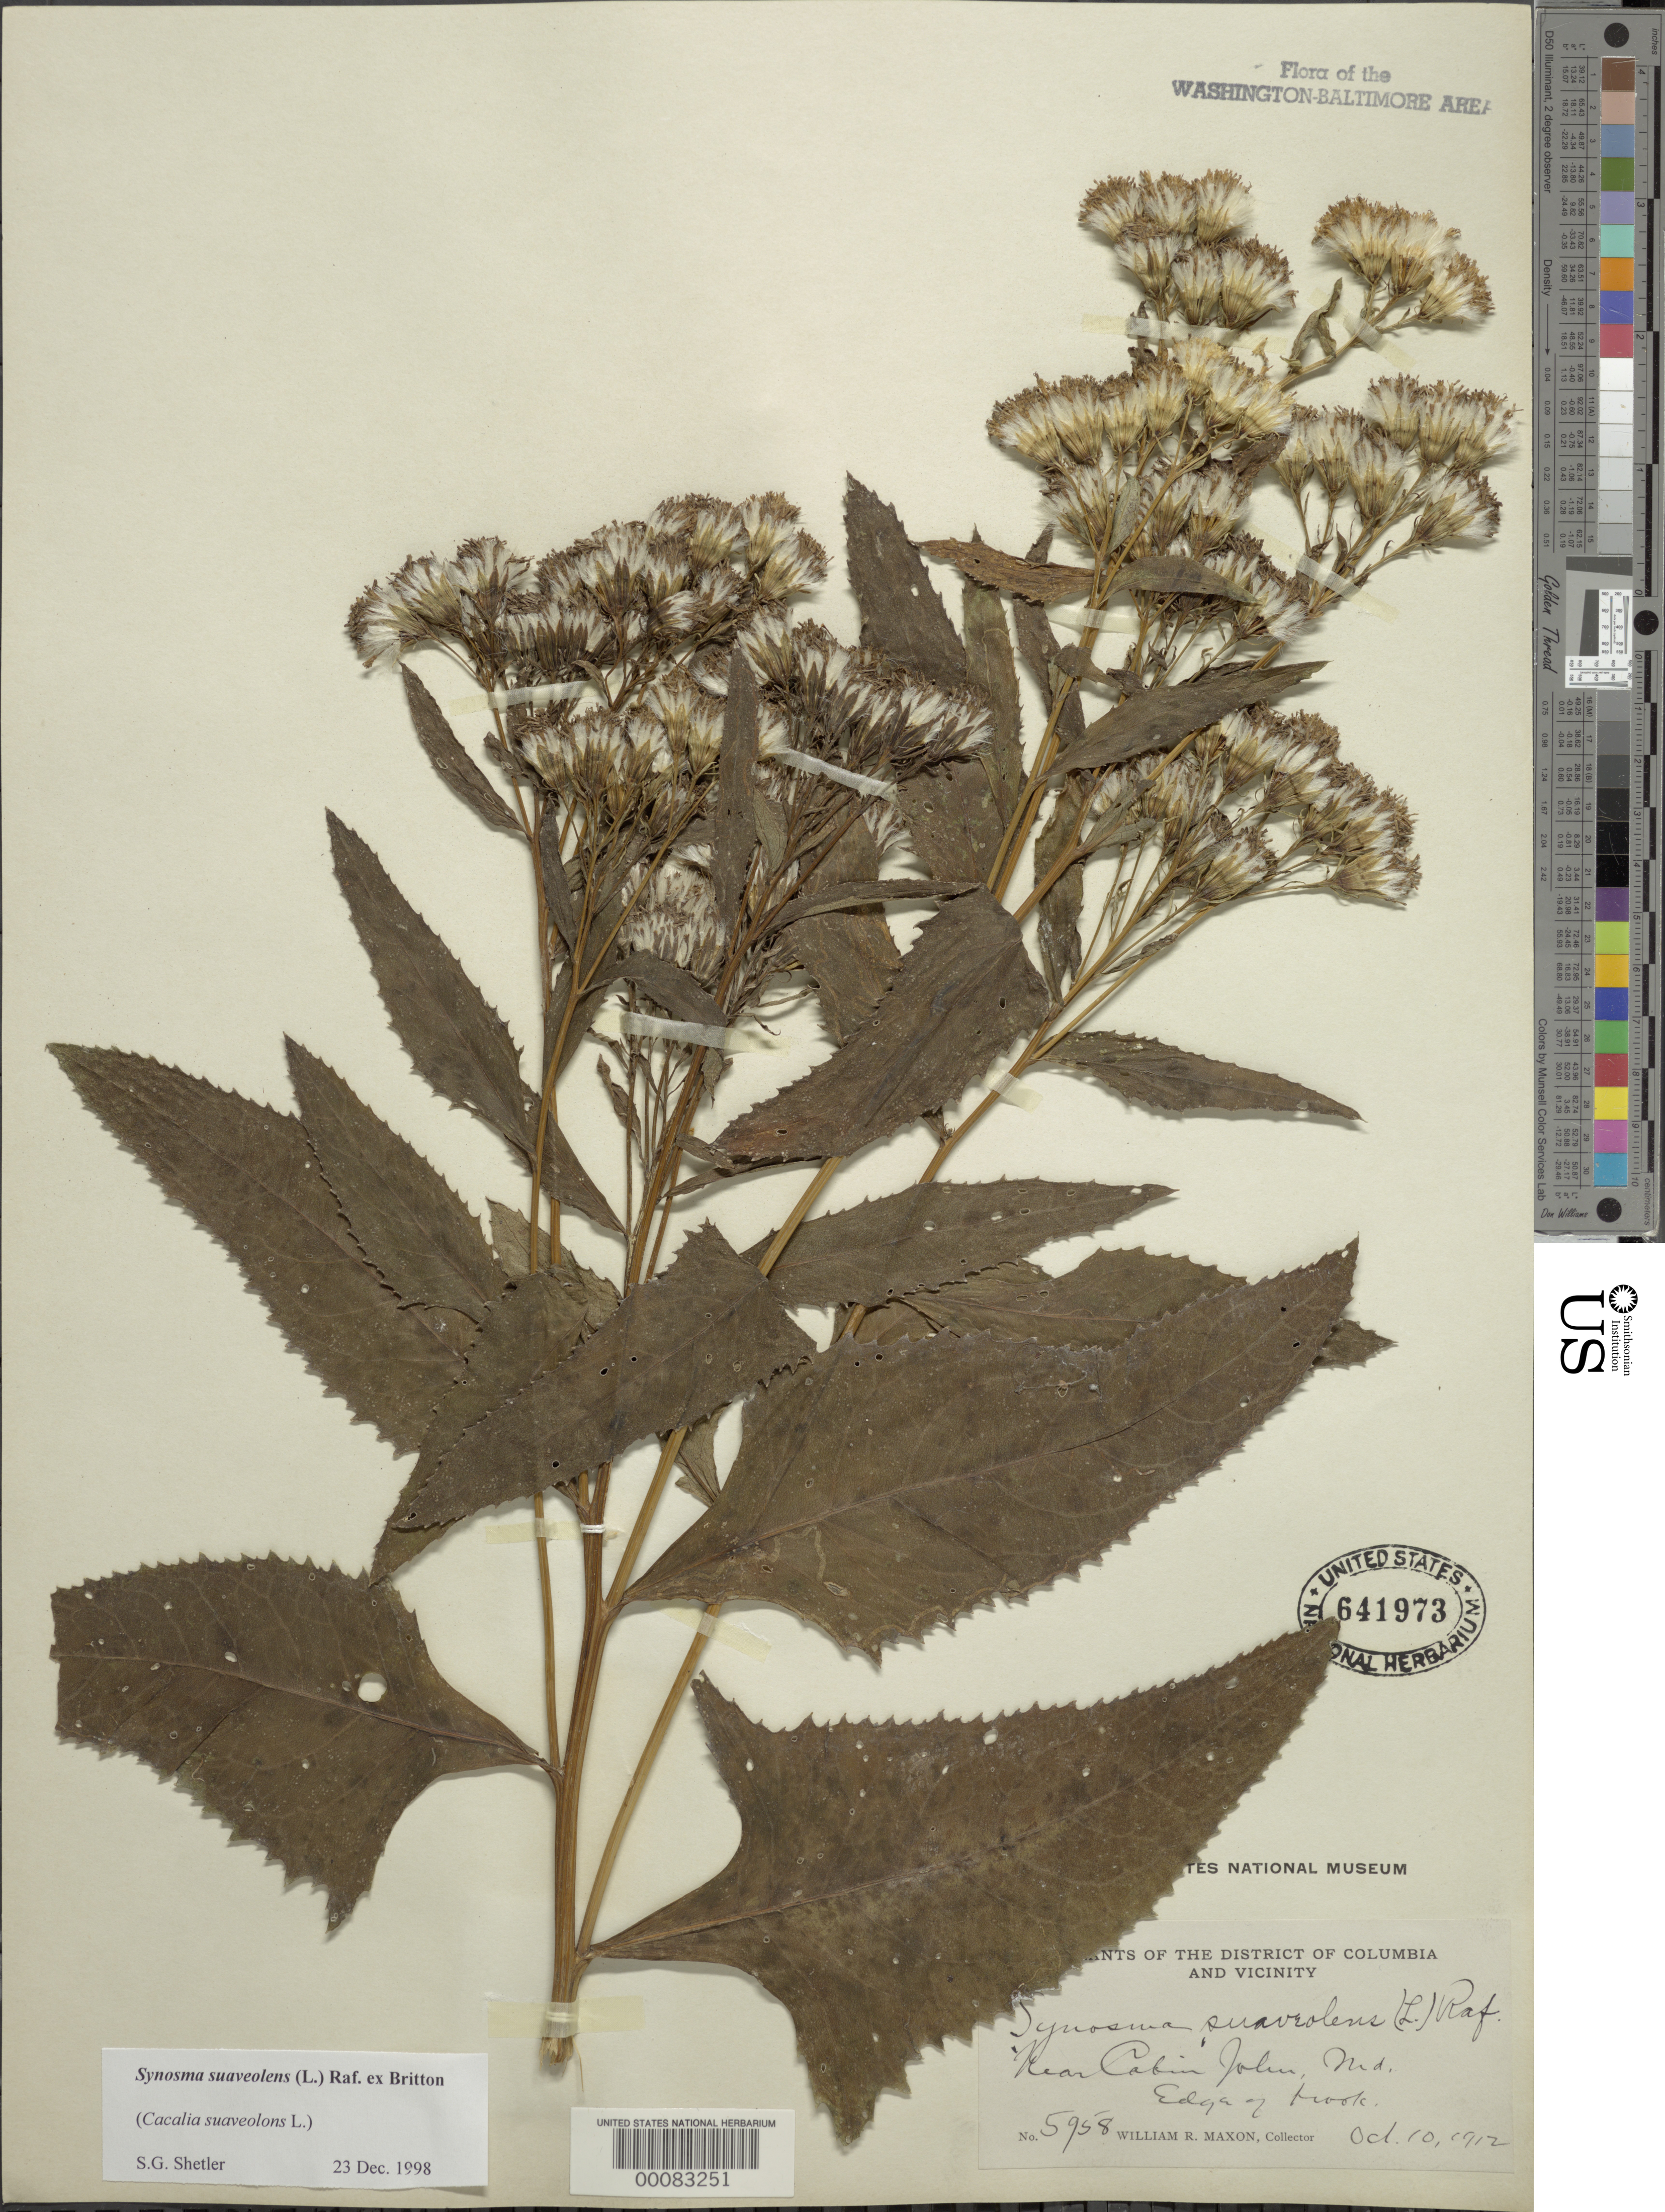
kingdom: Plantae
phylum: Tracheophyta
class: Magnoliopsida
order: Asterales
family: Asteraceae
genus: Hasteola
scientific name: Hasteola suaveolens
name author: (L.) Pojark.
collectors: W. R. Maxon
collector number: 5958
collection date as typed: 10 Oct 1912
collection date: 1912-10-10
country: United States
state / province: Maryland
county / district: Montgomery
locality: Near Cabin John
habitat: Edge of brook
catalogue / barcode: US 641973